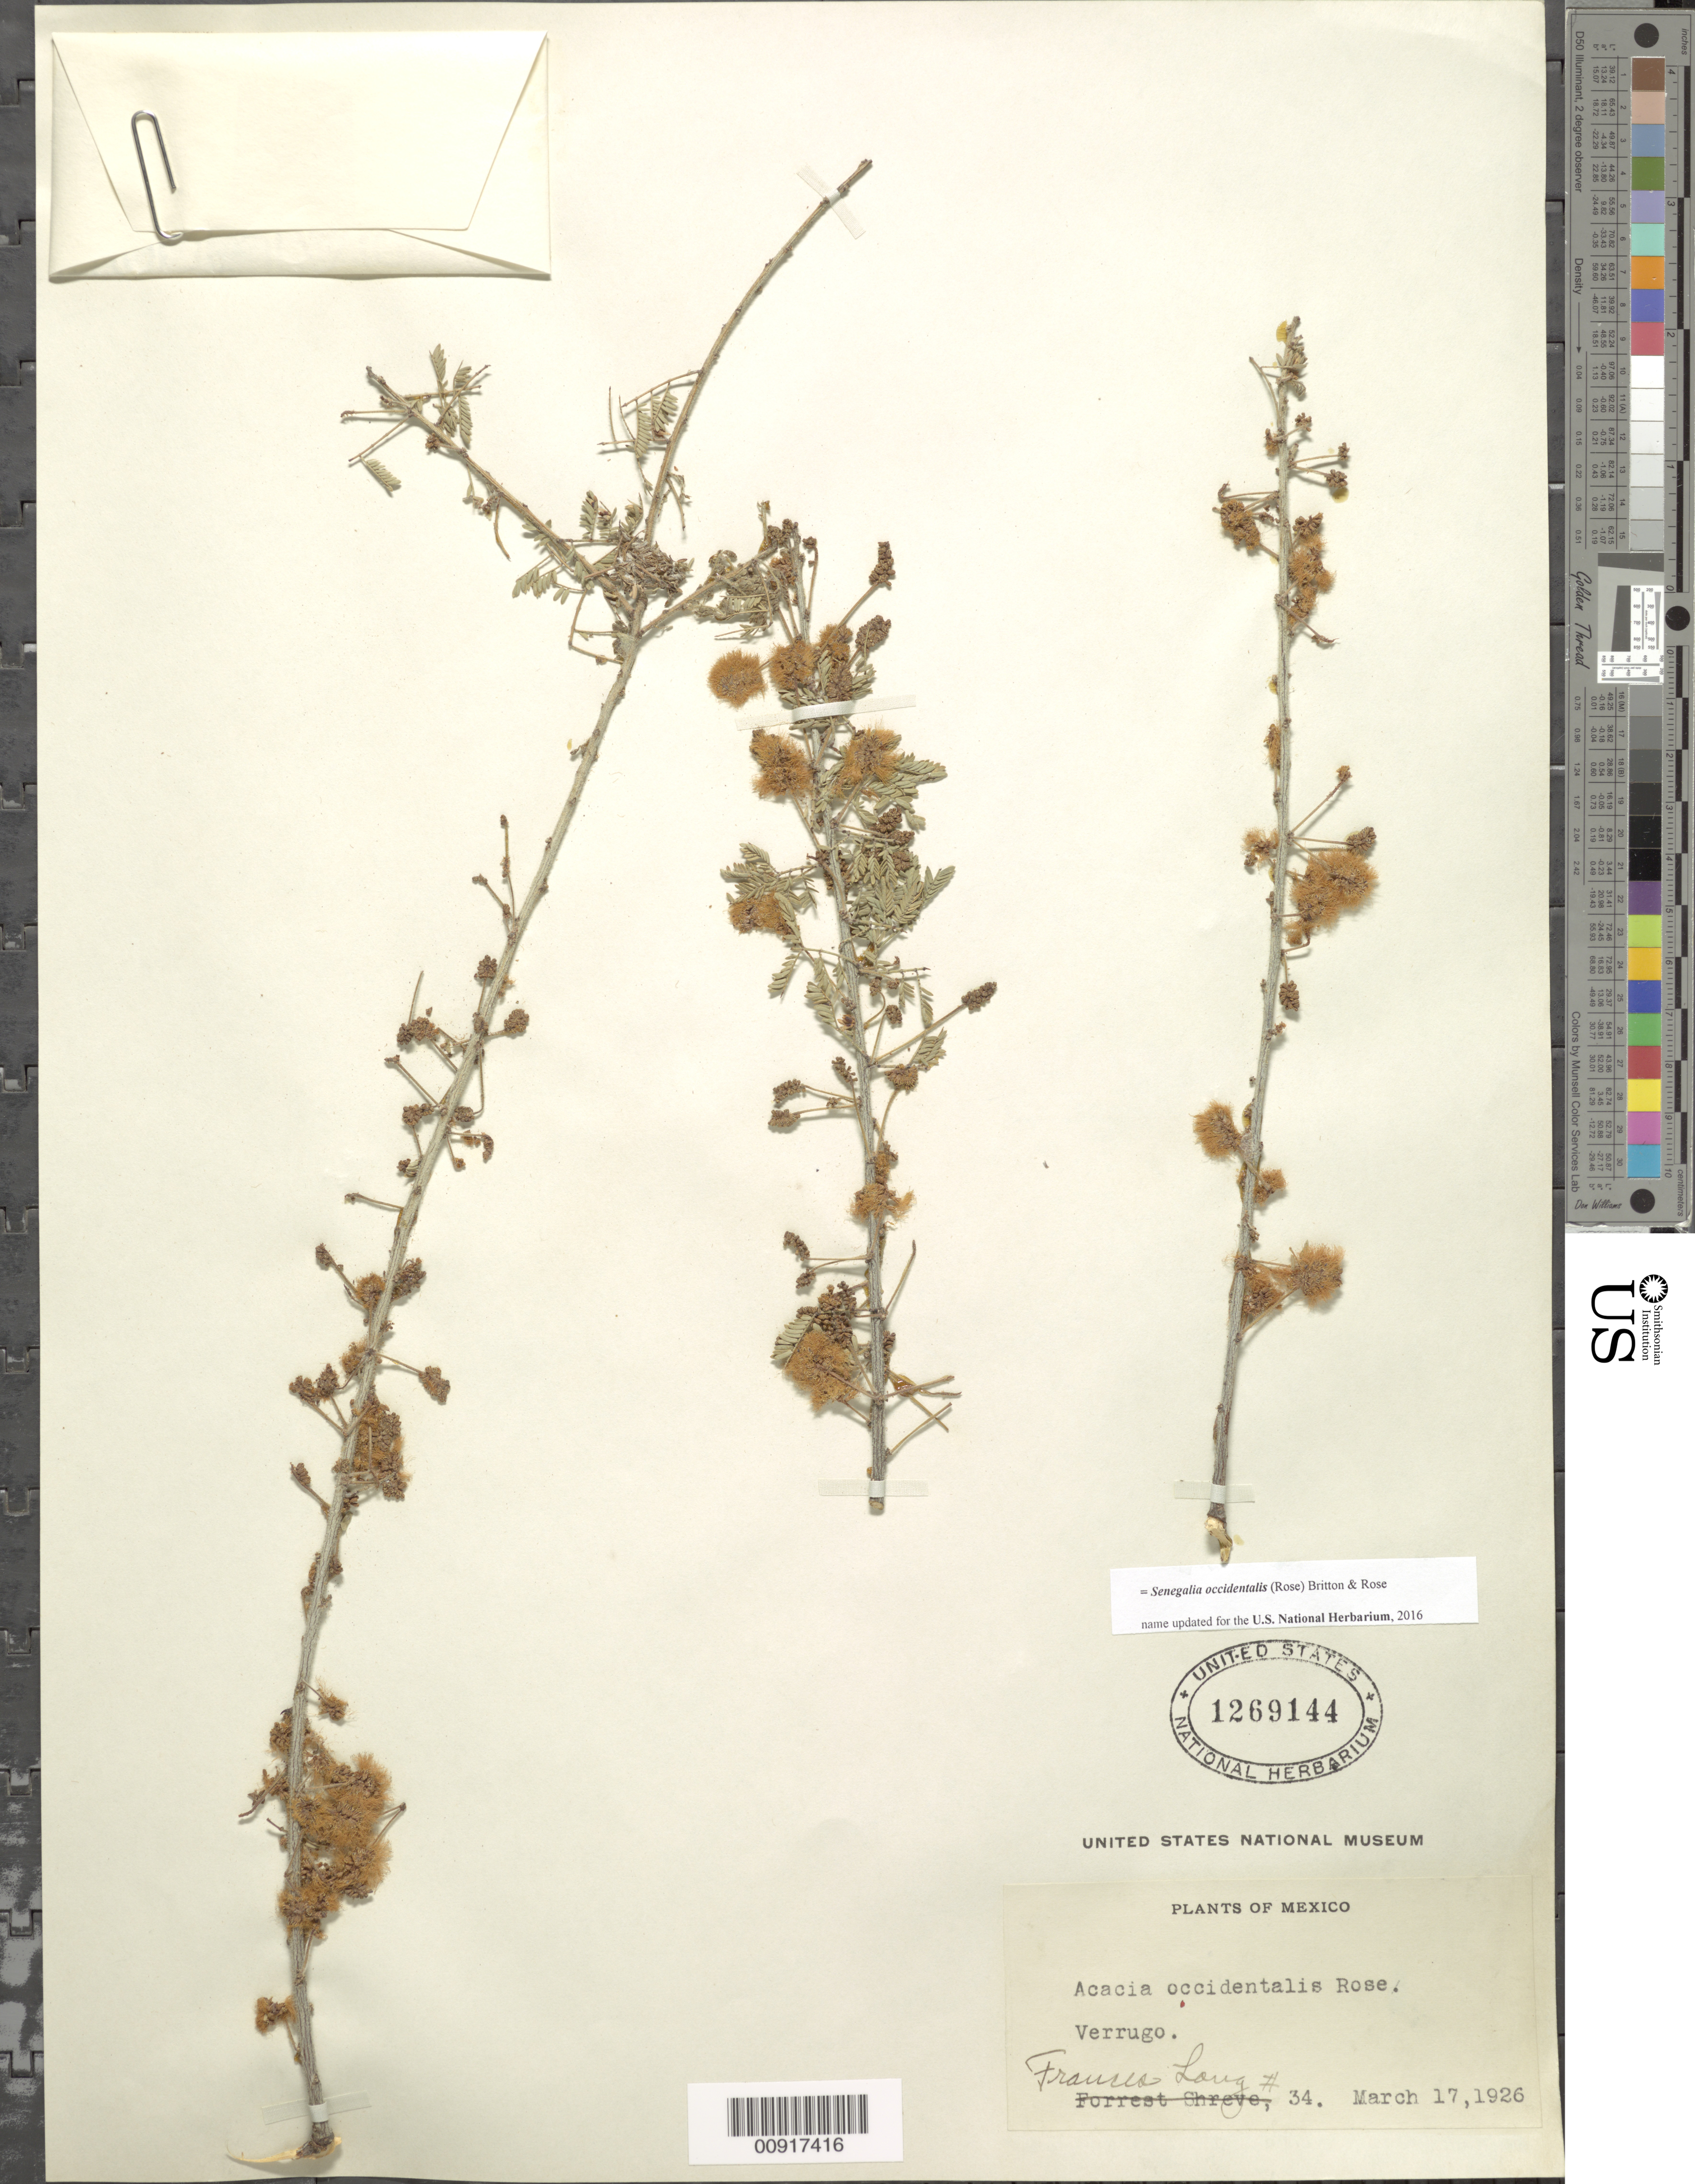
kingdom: Plantae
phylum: Tracheophyta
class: Magnoliopsida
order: Fabales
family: Fabaceae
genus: Senegalia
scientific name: Senegalia occidentalis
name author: (Rose) Britton & Rose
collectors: F. Long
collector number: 34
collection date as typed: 17 Mar 1926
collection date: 1926-03-17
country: Mexico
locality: Mexico.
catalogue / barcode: US 1269144